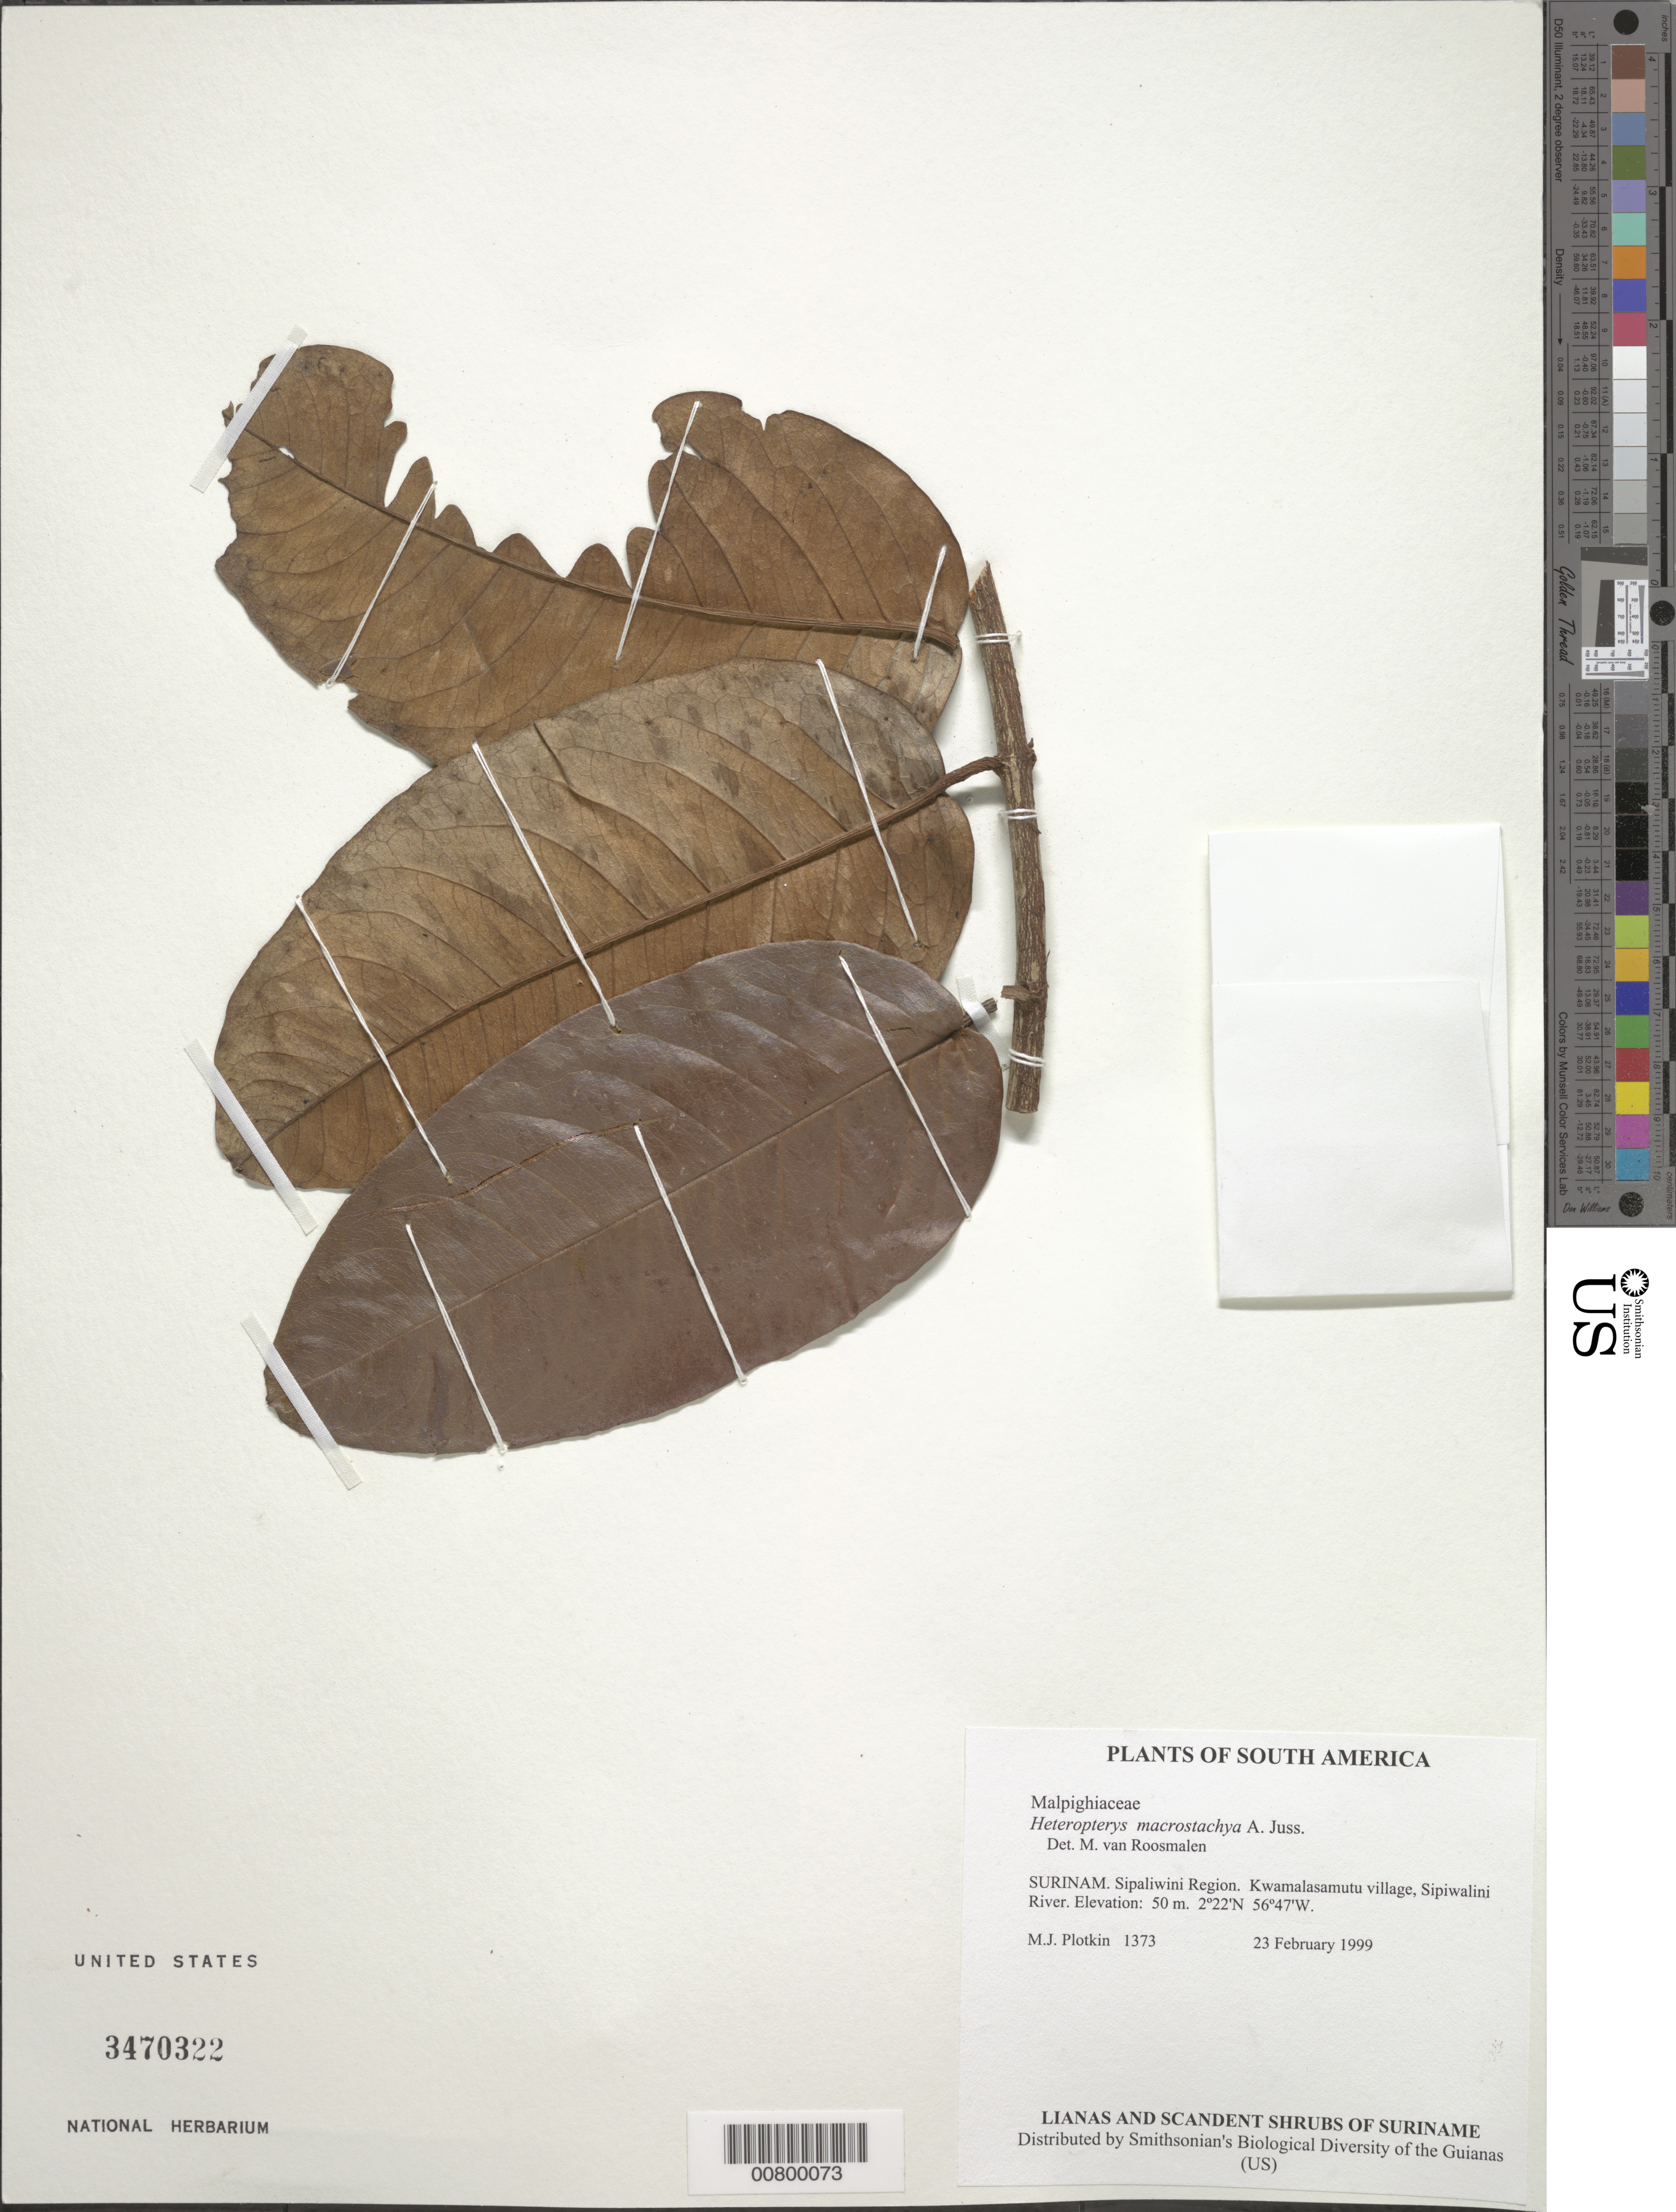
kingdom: Plantae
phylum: Tracheophyta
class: Magnoliopsida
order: Malpighiales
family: Malpighiaceae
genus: Heteropterys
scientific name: Heteropterys macrostachya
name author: A. Juss.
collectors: M. Plotkin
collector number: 1373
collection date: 1999-02-23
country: Suriname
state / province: Sipaliwini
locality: Kwamalasemutu village, Sipaliwini River.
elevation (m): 50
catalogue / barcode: US 3470322